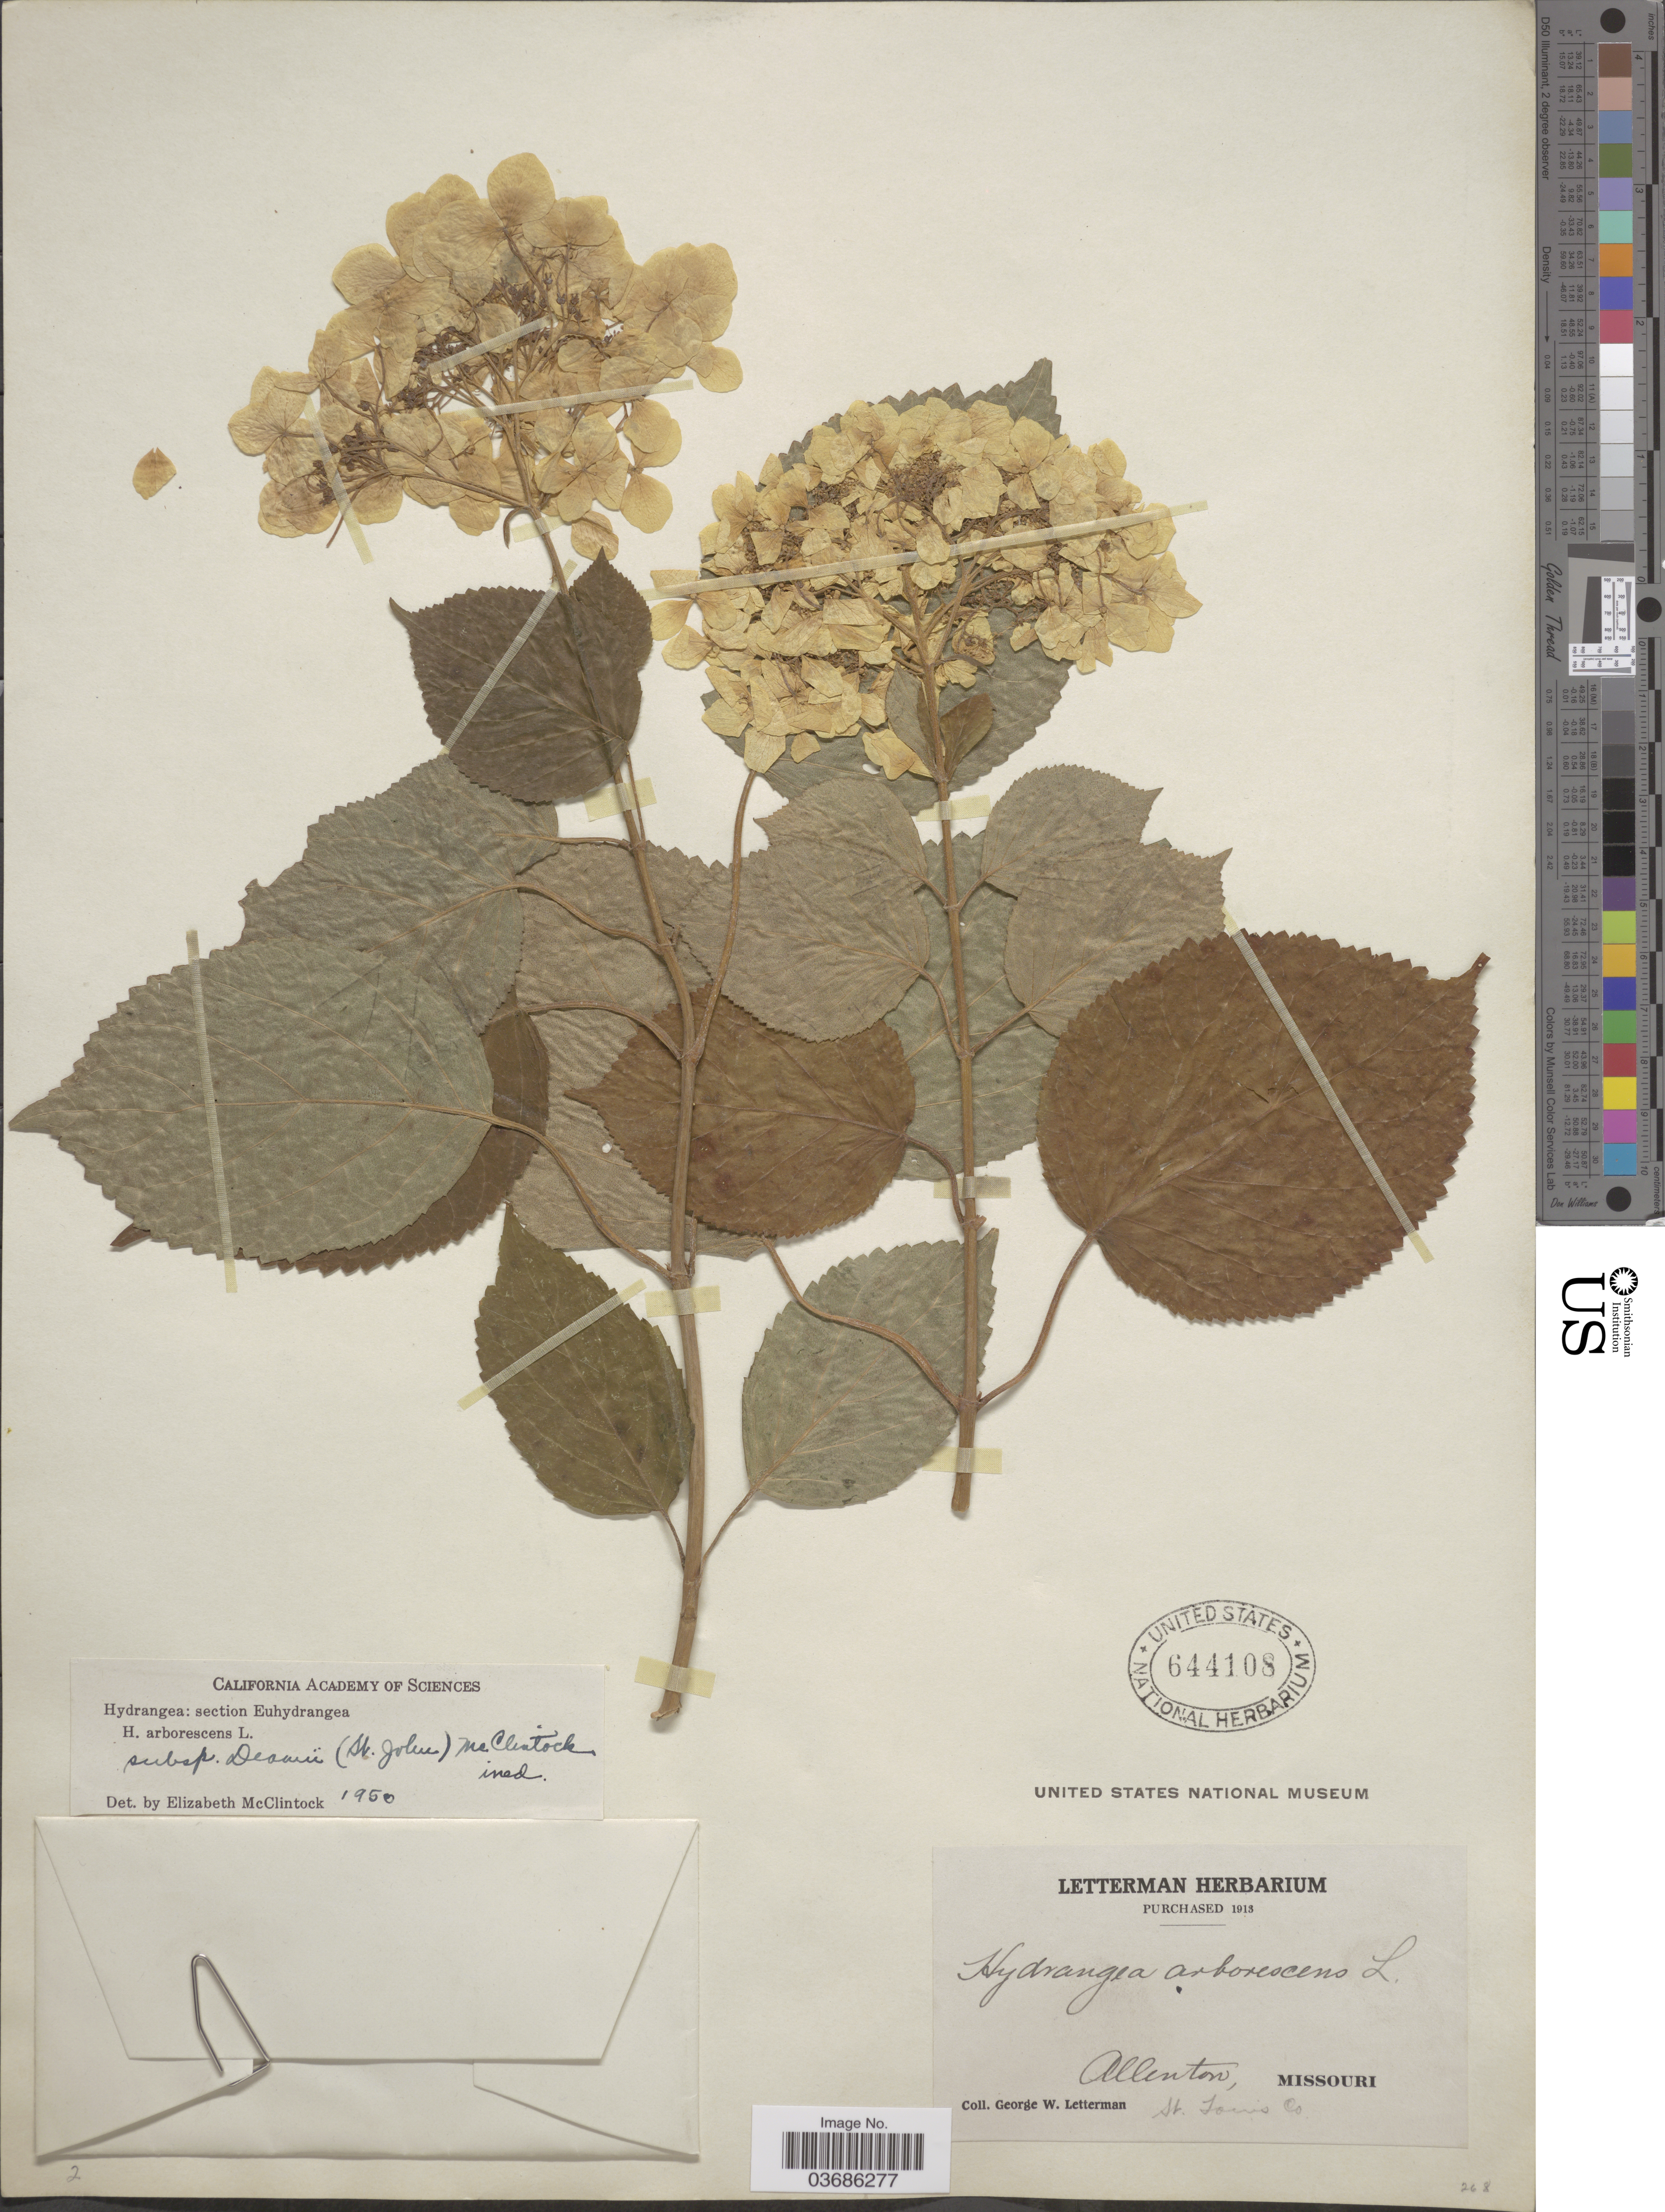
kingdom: Plantae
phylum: Tracheophyta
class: Magnoliopsida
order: Cornales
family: Hydrangeaceae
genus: Hydrangea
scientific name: Hydrangea arborescens var. deamii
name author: H. St. John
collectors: G. W. Letterman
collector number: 208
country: United States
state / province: Missouri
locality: Allenton. St. Louis Co.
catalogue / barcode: US 644108